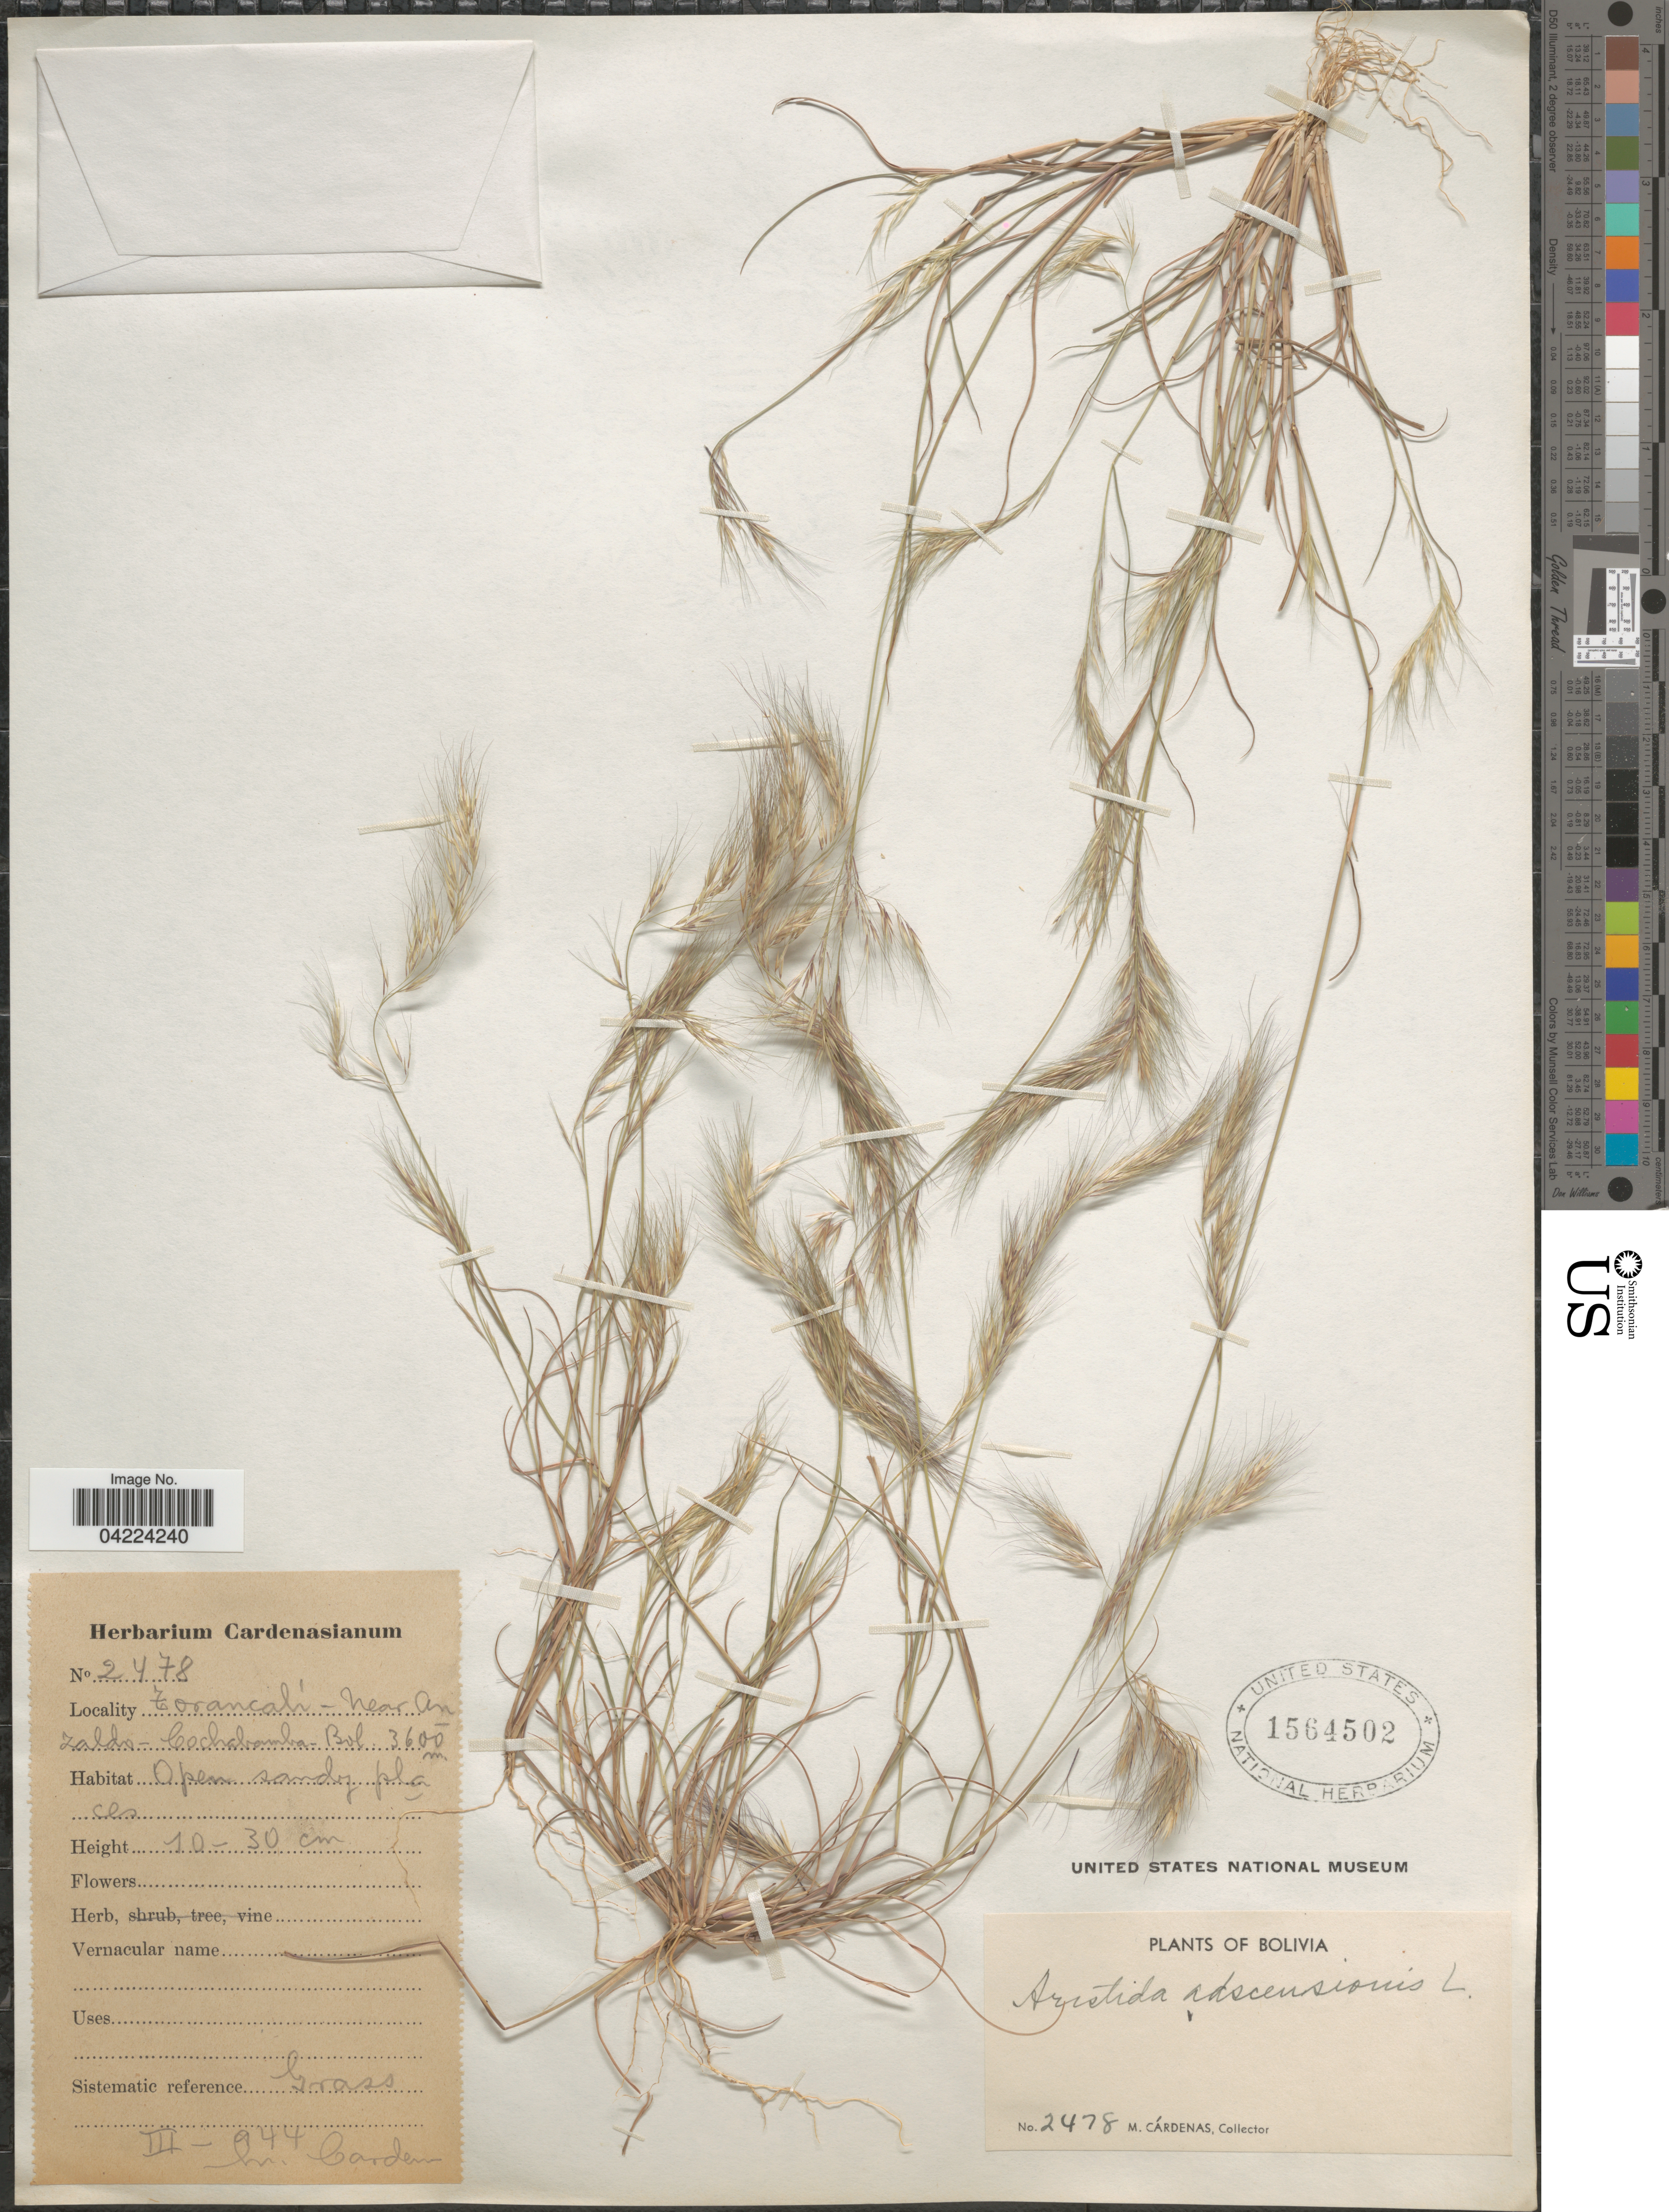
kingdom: Plantae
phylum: Tracheophyta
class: Liliopsida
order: Poales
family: Poaceae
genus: Aristida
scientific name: Aristida adscensionis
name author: L.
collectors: M. Cárdenas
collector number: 2478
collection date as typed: Transcribed d/m/y: /3/44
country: Bolivia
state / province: Cochabamba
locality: Zorancalí- near Anzaldo.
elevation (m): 3600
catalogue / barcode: US 1564502